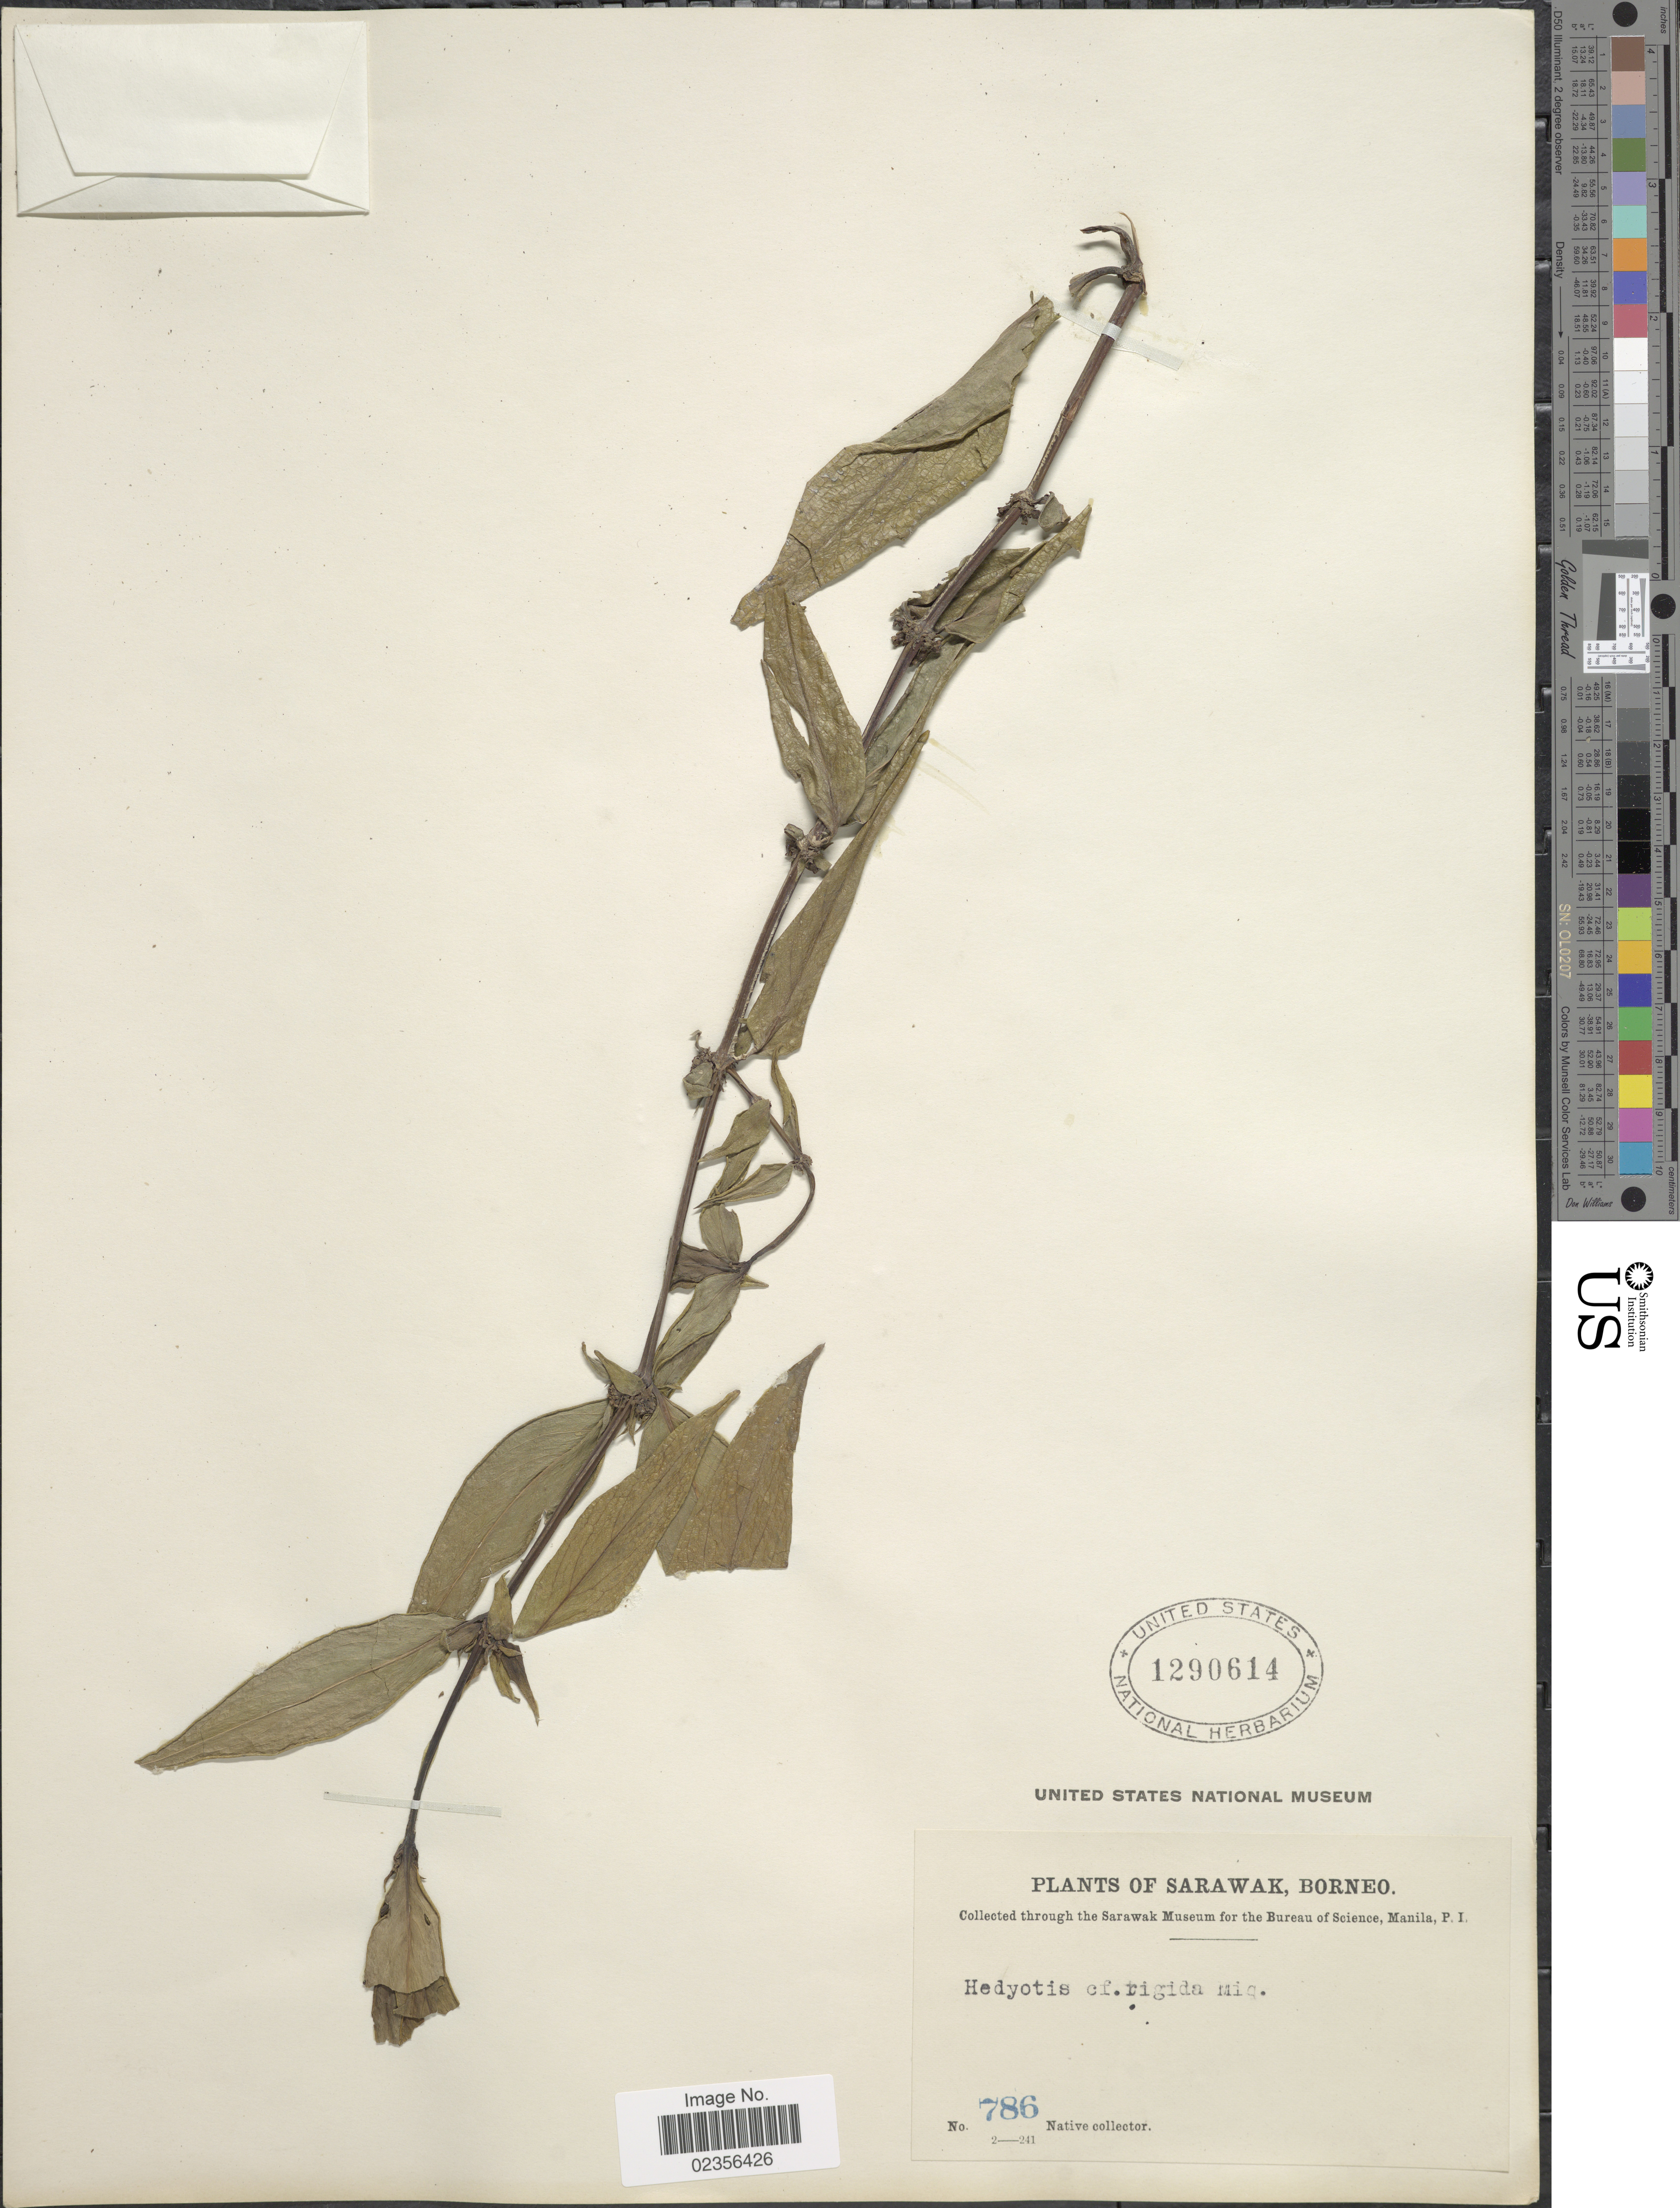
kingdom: Plantae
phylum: Tracheophyta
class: Magnoliopsida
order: Gentianales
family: Rubiaceae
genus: Hedyotis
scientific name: Hedyotis rigida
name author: (Blume) Walp.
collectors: Native collector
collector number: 786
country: Malaysia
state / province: Sarawak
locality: Sarawak, Borneo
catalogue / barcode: US 1290614